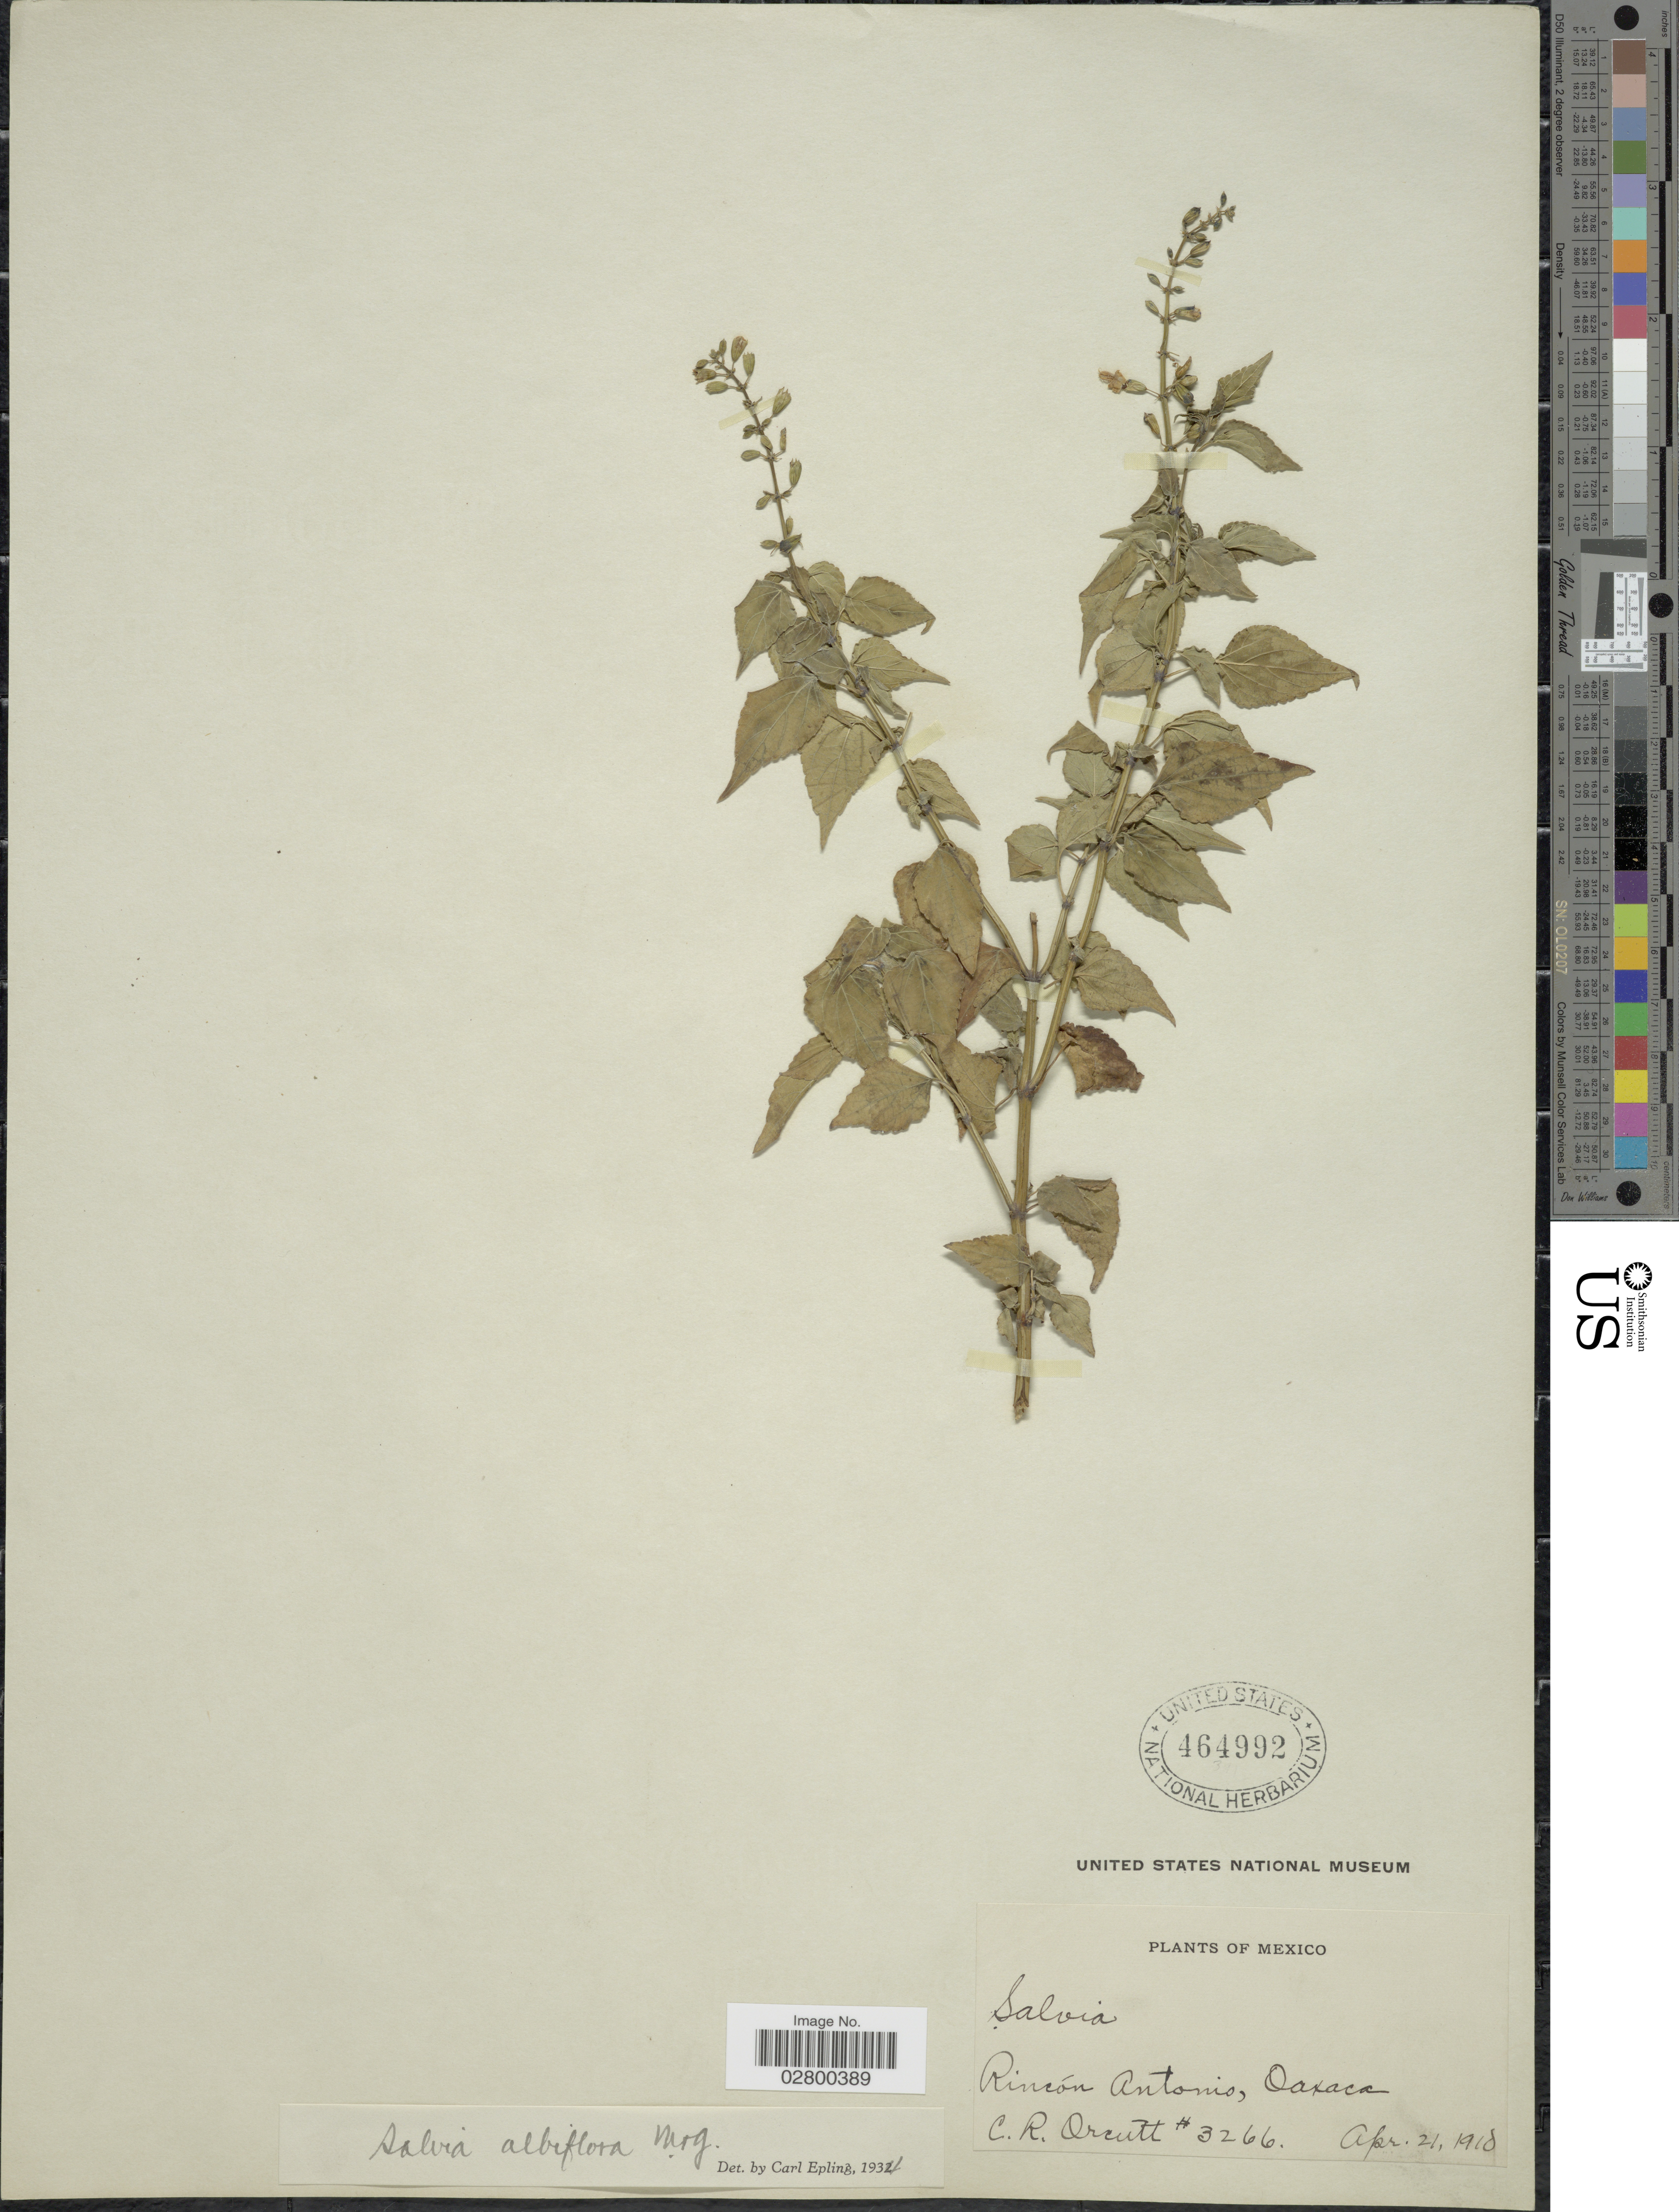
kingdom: Plantae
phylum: Tracheophyta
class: Magnoliopsida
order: Lamiales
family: Lamiaceae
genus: Salvia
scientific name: Salvia albiflora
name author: M. Martens & Galeotti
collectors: C. R. Orcutt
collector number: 3266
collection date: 1918-04-21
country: Mexico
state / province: Oaxaca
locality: Rincón Antonio, Oaxaca.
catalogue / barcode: US 464992